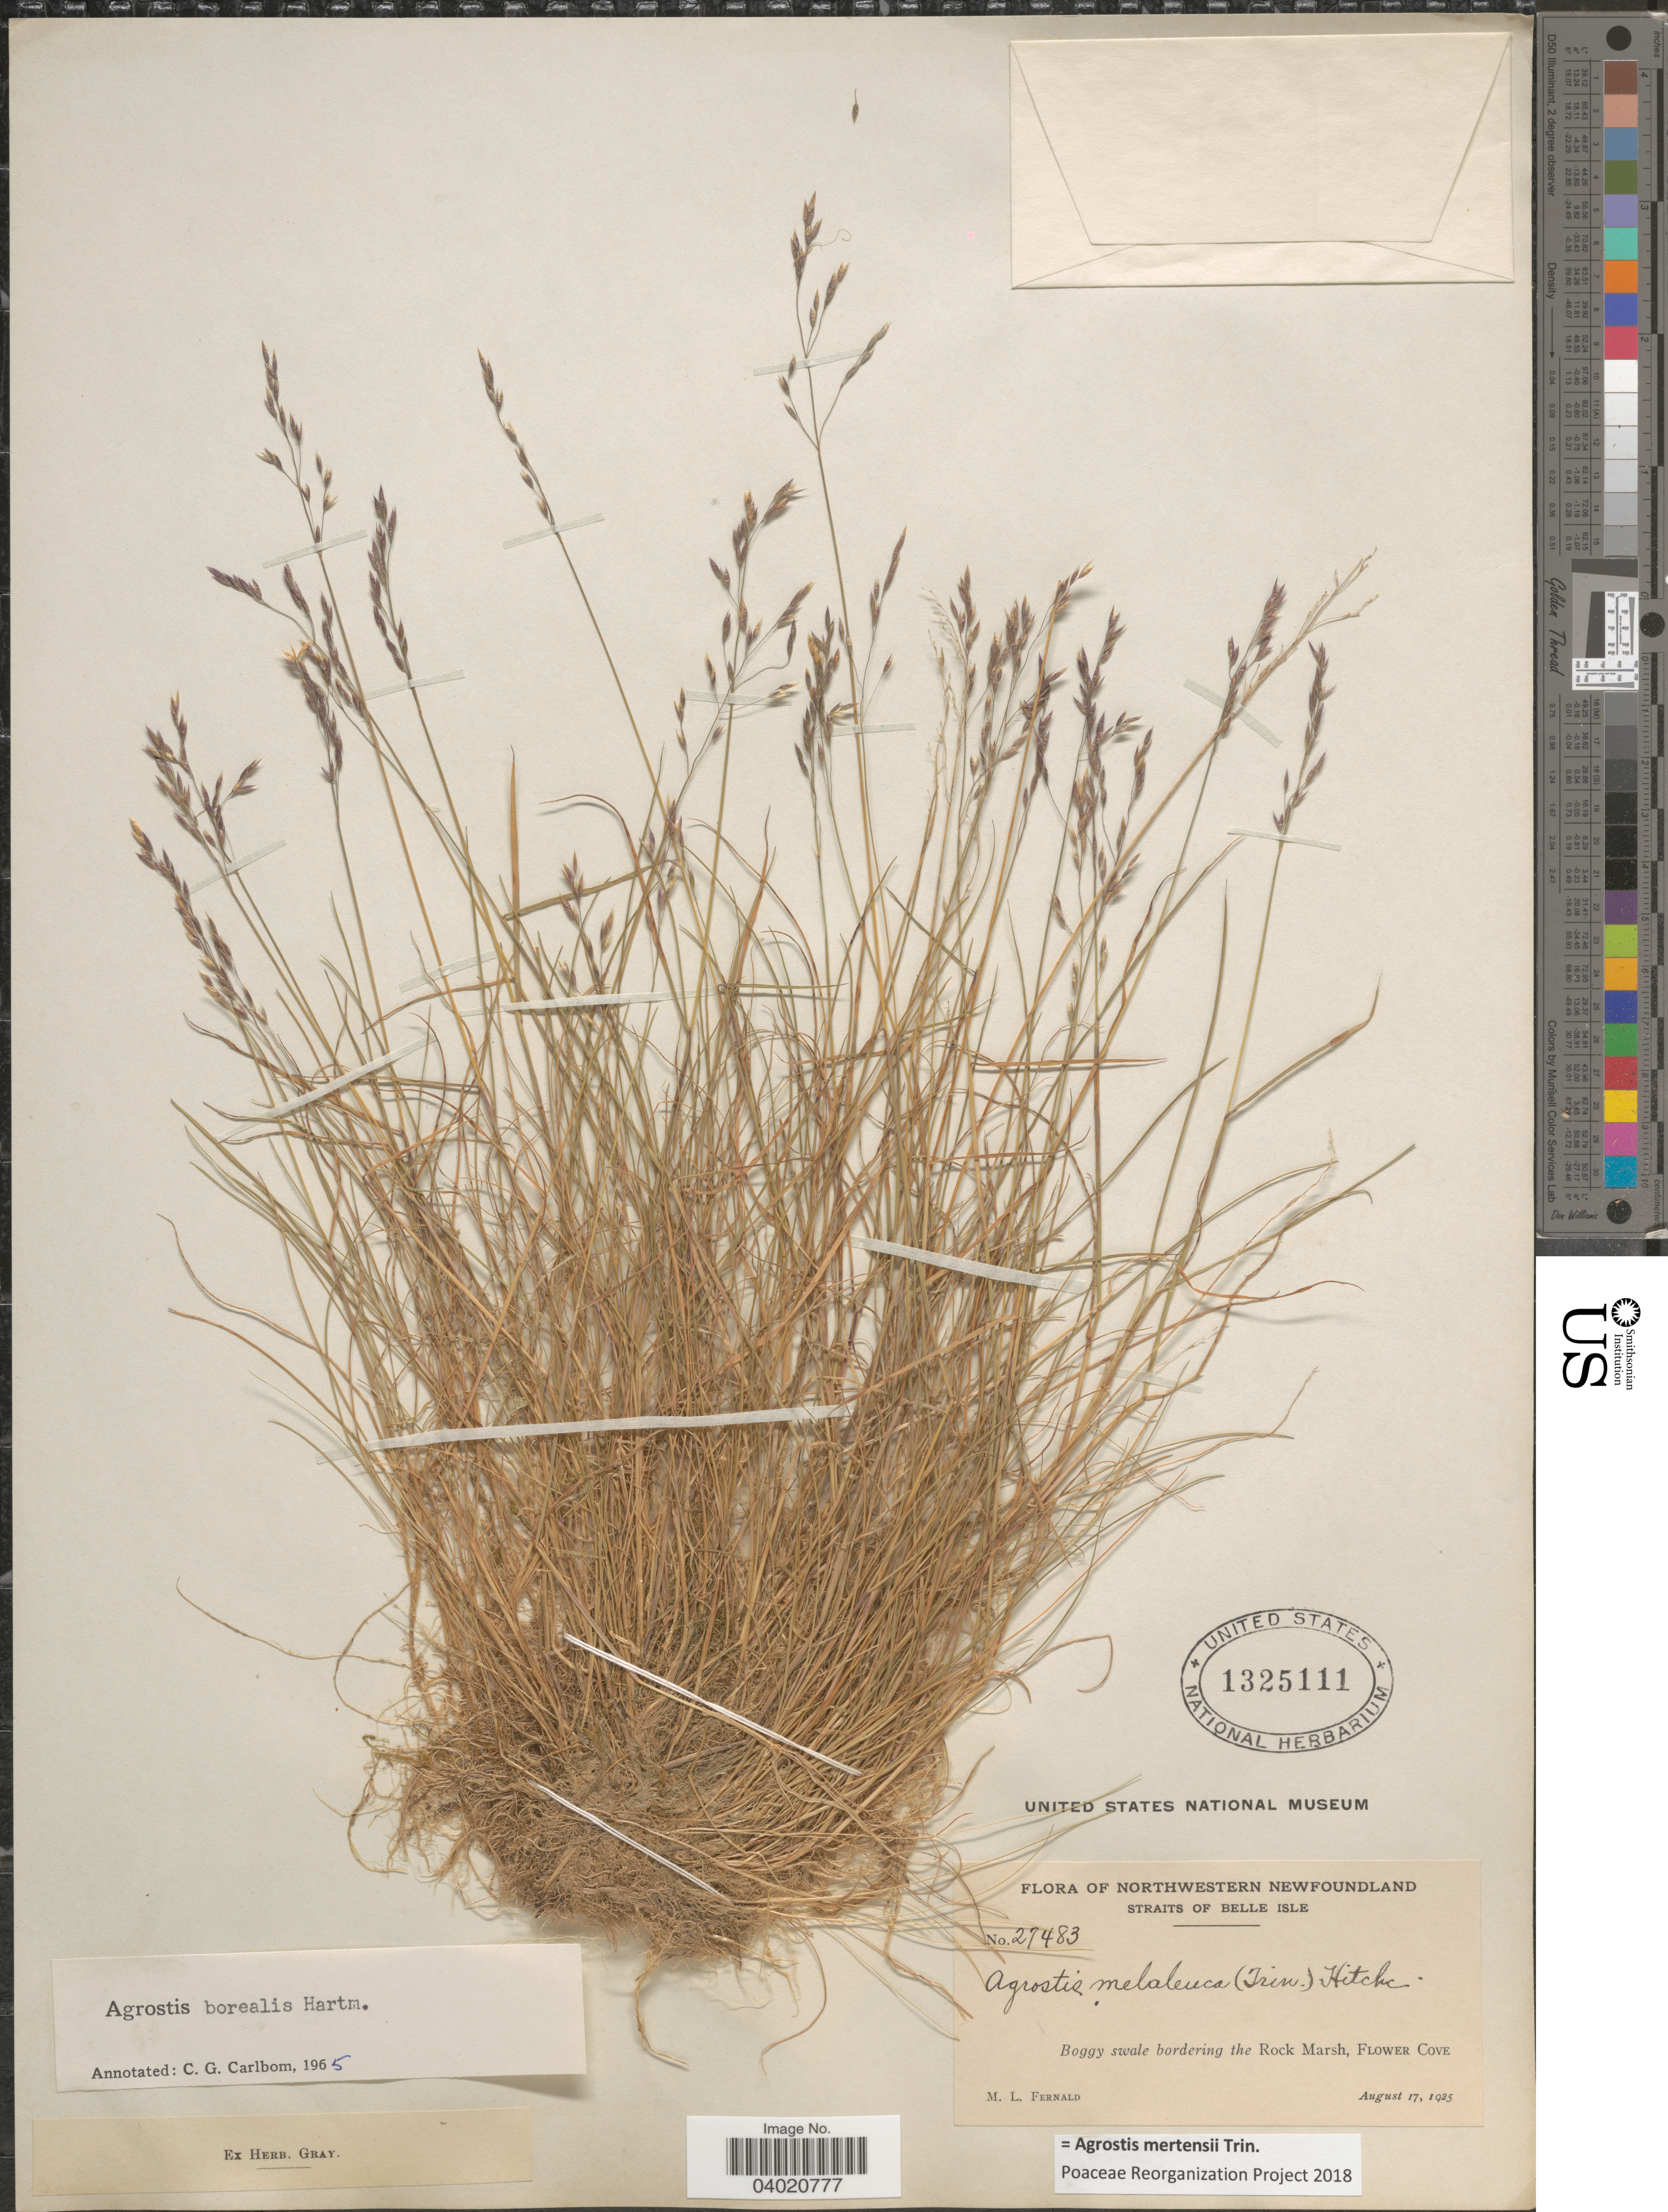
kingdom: Plantae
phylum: Tracheophyta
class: Liliopsida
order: Poales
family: Poaceae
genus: Agrostis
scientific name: Agrostis mertensii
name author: Trin.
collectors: M. L. Fernald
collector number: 27483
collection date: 1925-08-17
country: Canada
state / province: Newfoundland and Labrador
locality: Northwestern Newfoundland. Straits of Belle Isle. Boggy swale bordering the Rock Marsh, Flower Cove.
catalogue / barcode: US 1325111